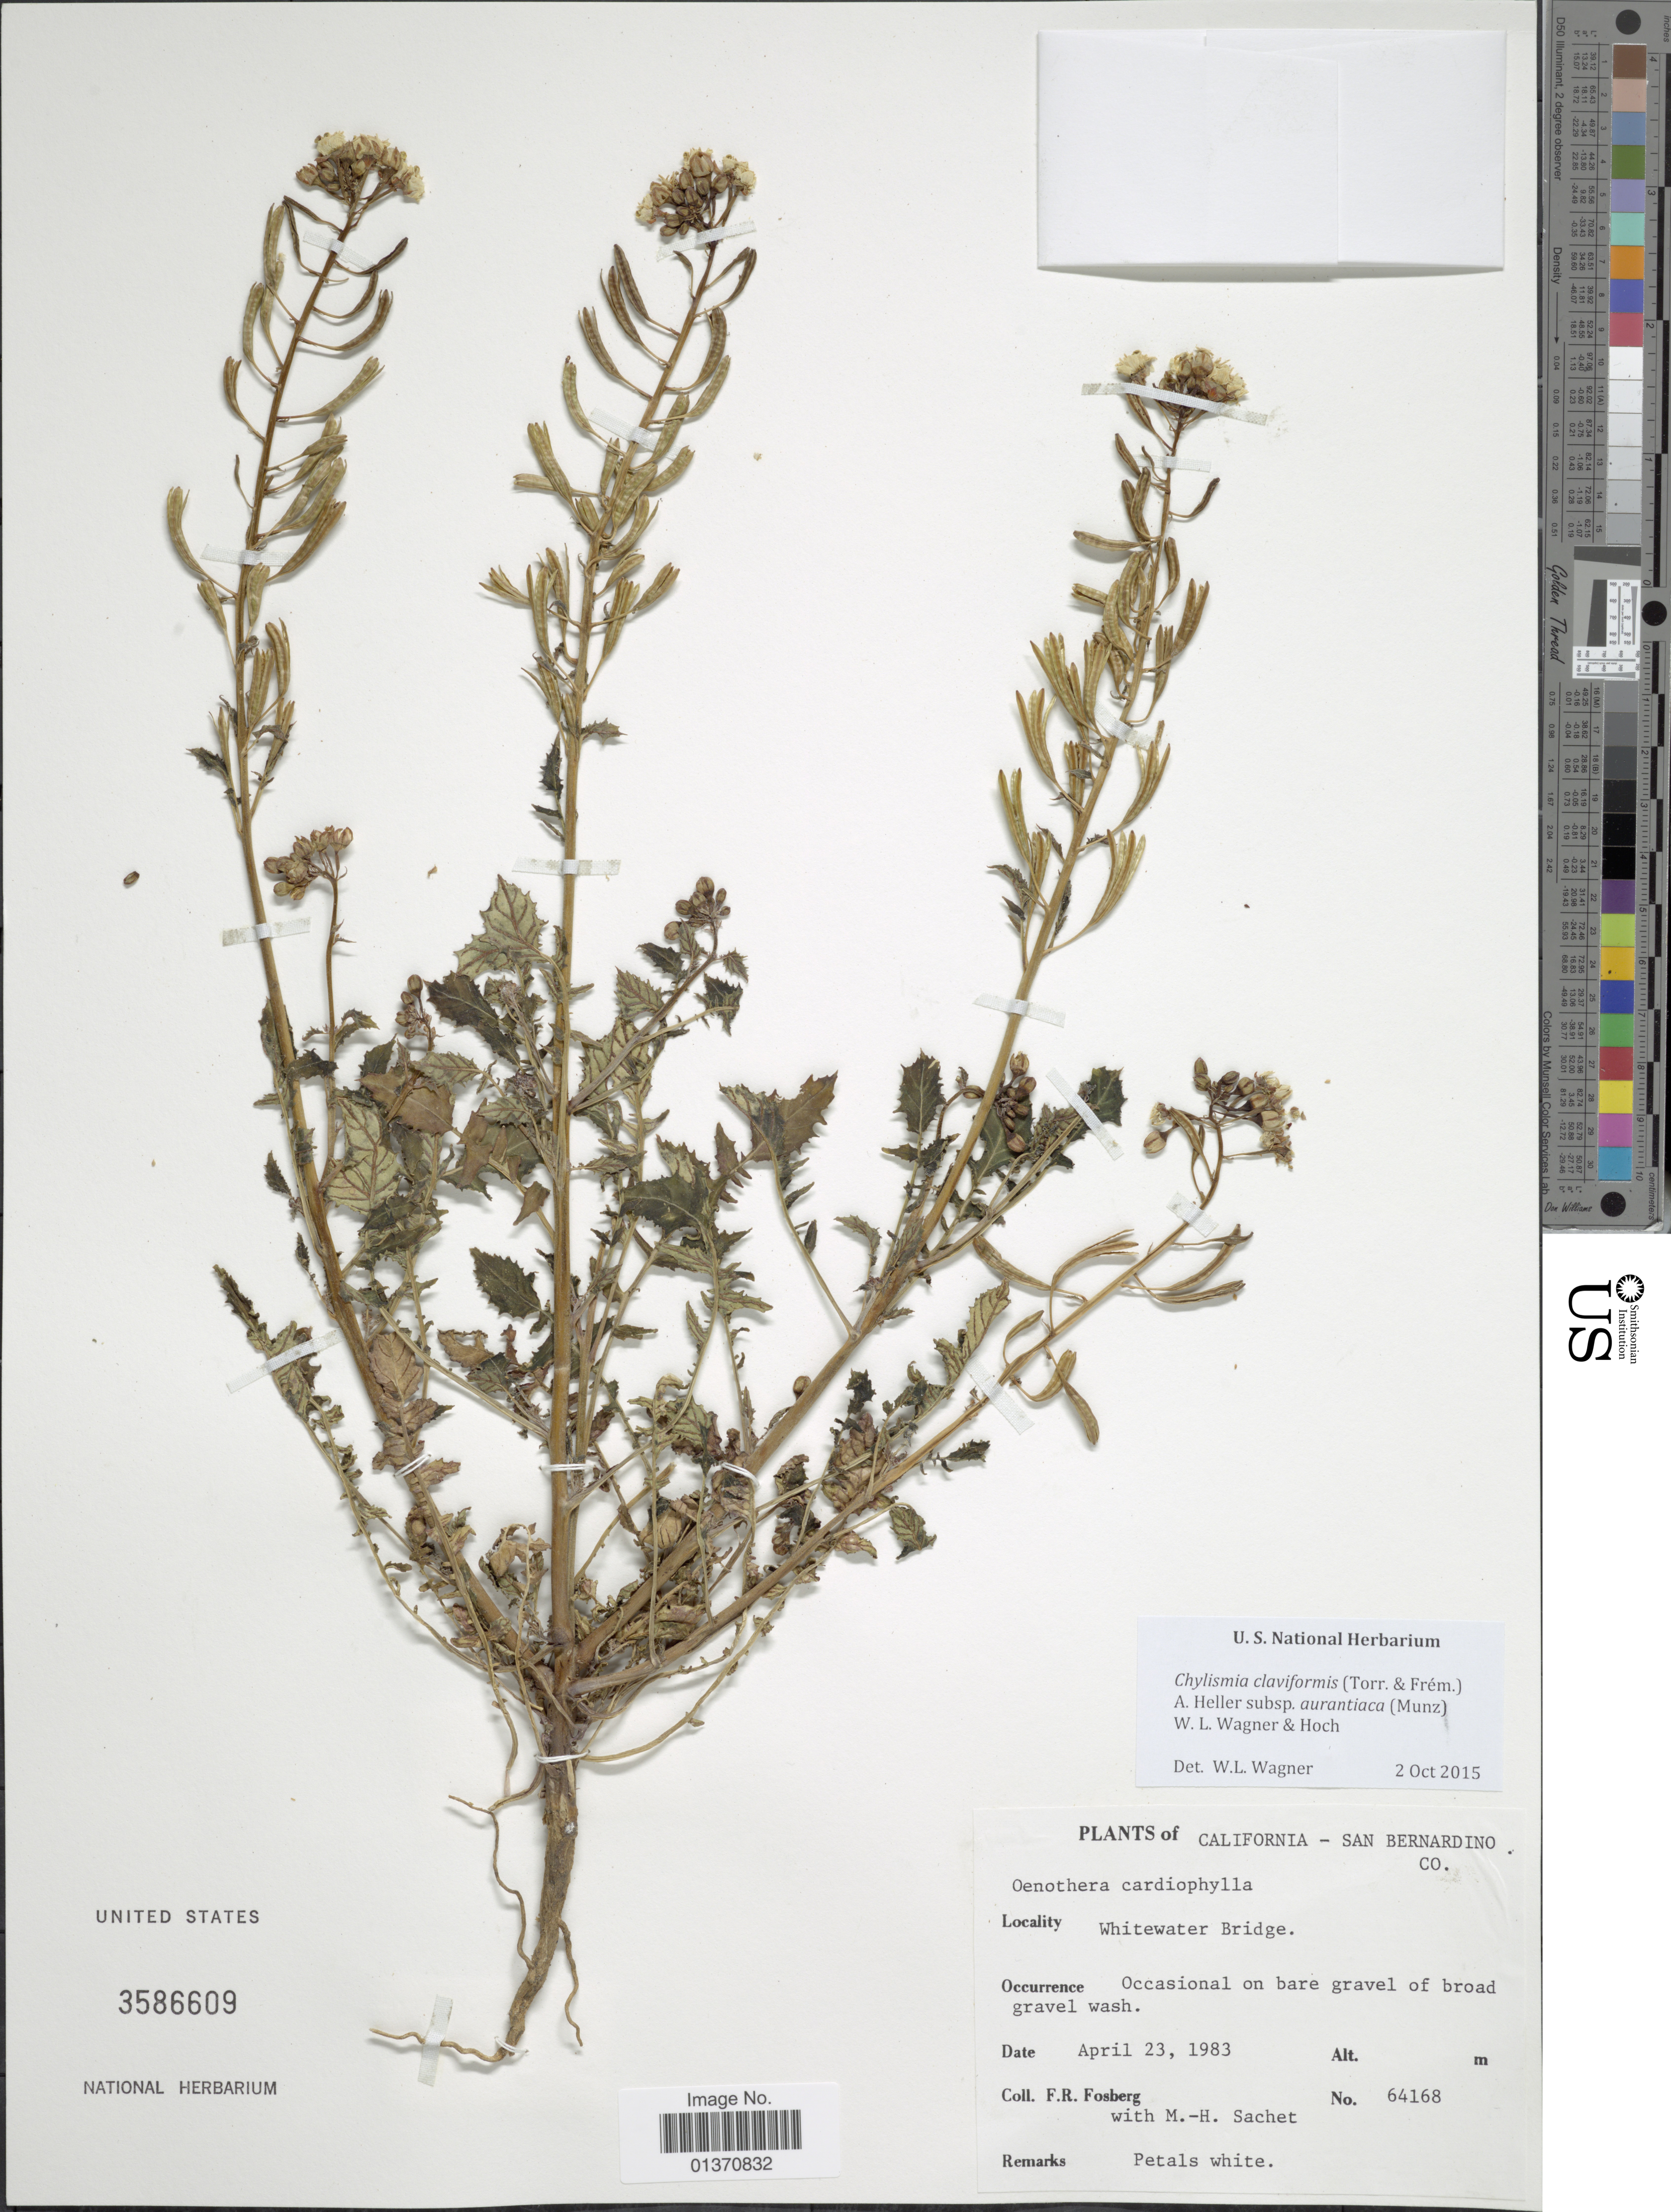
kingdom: Plantae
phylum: Tracheophyta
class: Magnoliopsida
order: Myrtales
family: Onagraceae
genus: Chylismia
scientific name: Chylismia claviformis subsp. aurantiaca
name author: (Munz) W.L. Wagner & Hoch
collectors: F. R. Fosberg & M.-H. Sachet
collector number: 64168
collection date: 1983-04-23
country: United States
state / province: California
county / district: San Bernardino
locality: San Bernardino Co., Whitewater Bridge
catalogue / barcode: US 3586609